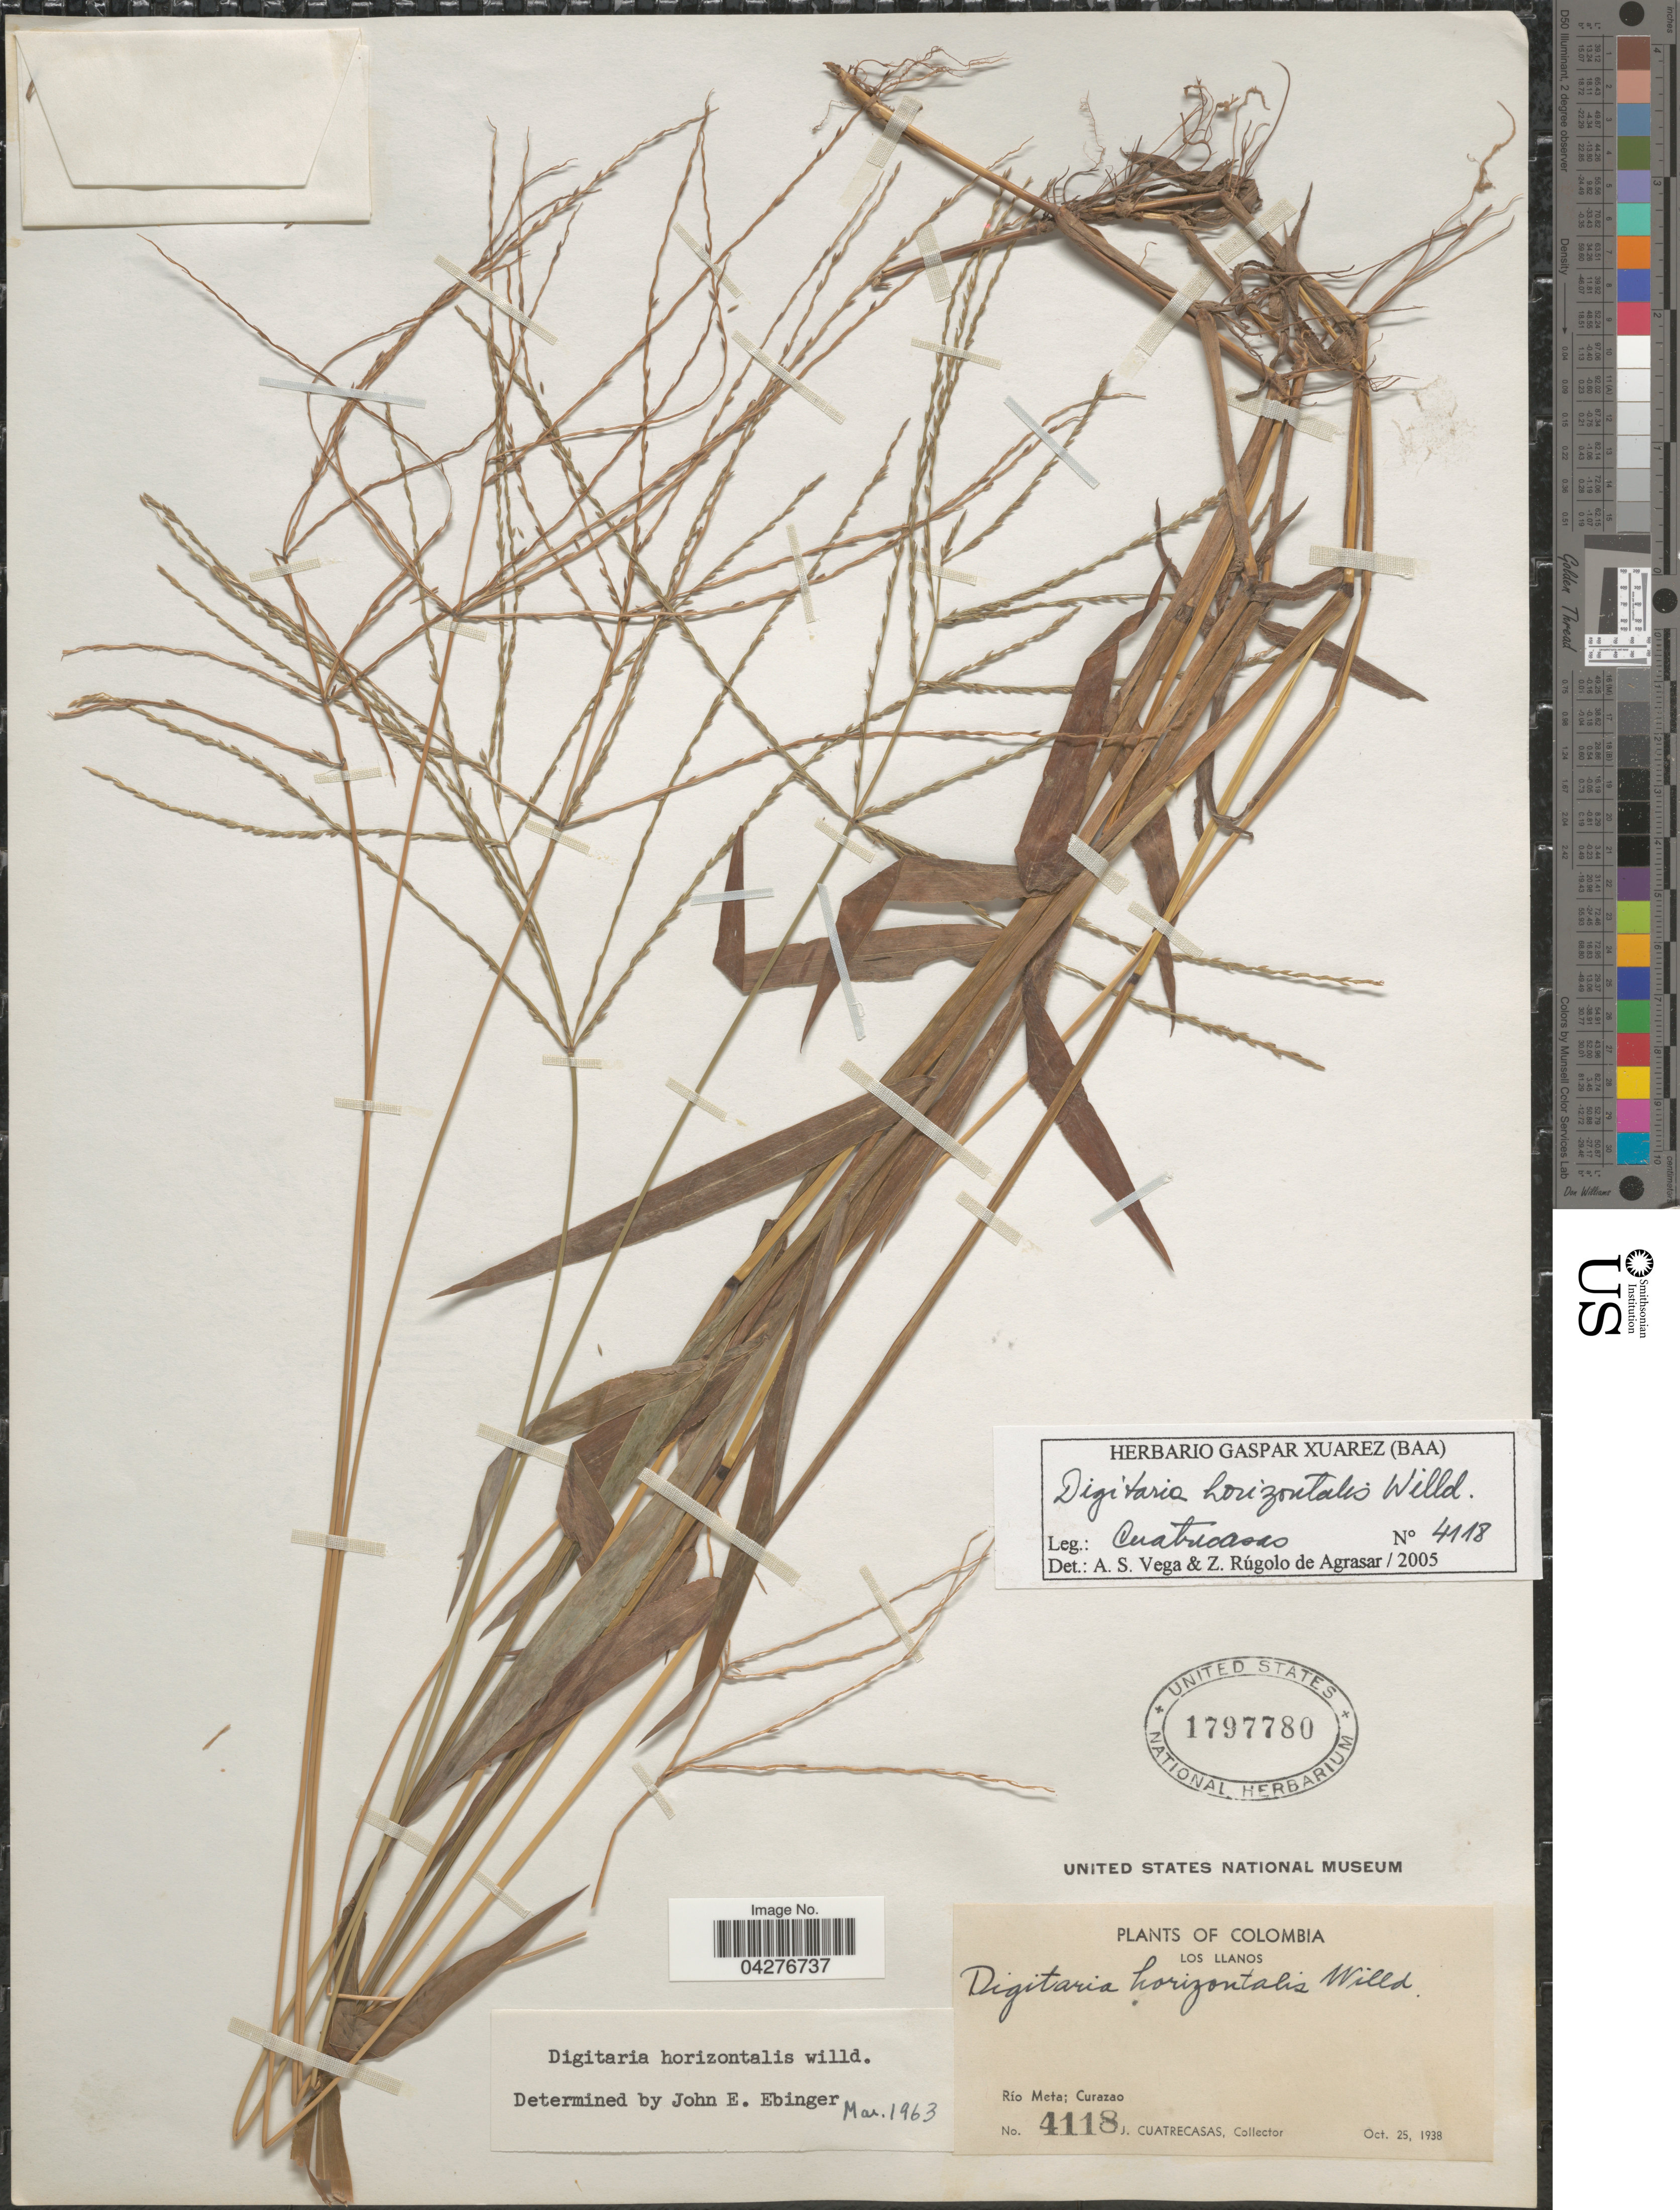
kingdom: Plantae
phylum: Tracheophyta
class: Liliopsida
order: Poales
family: Poaceae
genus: Digitaria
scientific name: Digitaria horizontalis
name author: Willd.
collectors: J. Cuatrecasas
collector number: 4118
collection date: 1938-10-25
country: Colombia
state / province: Meta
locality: Los Llanos. Río Meta; Curazao.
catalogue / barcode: US 1797780